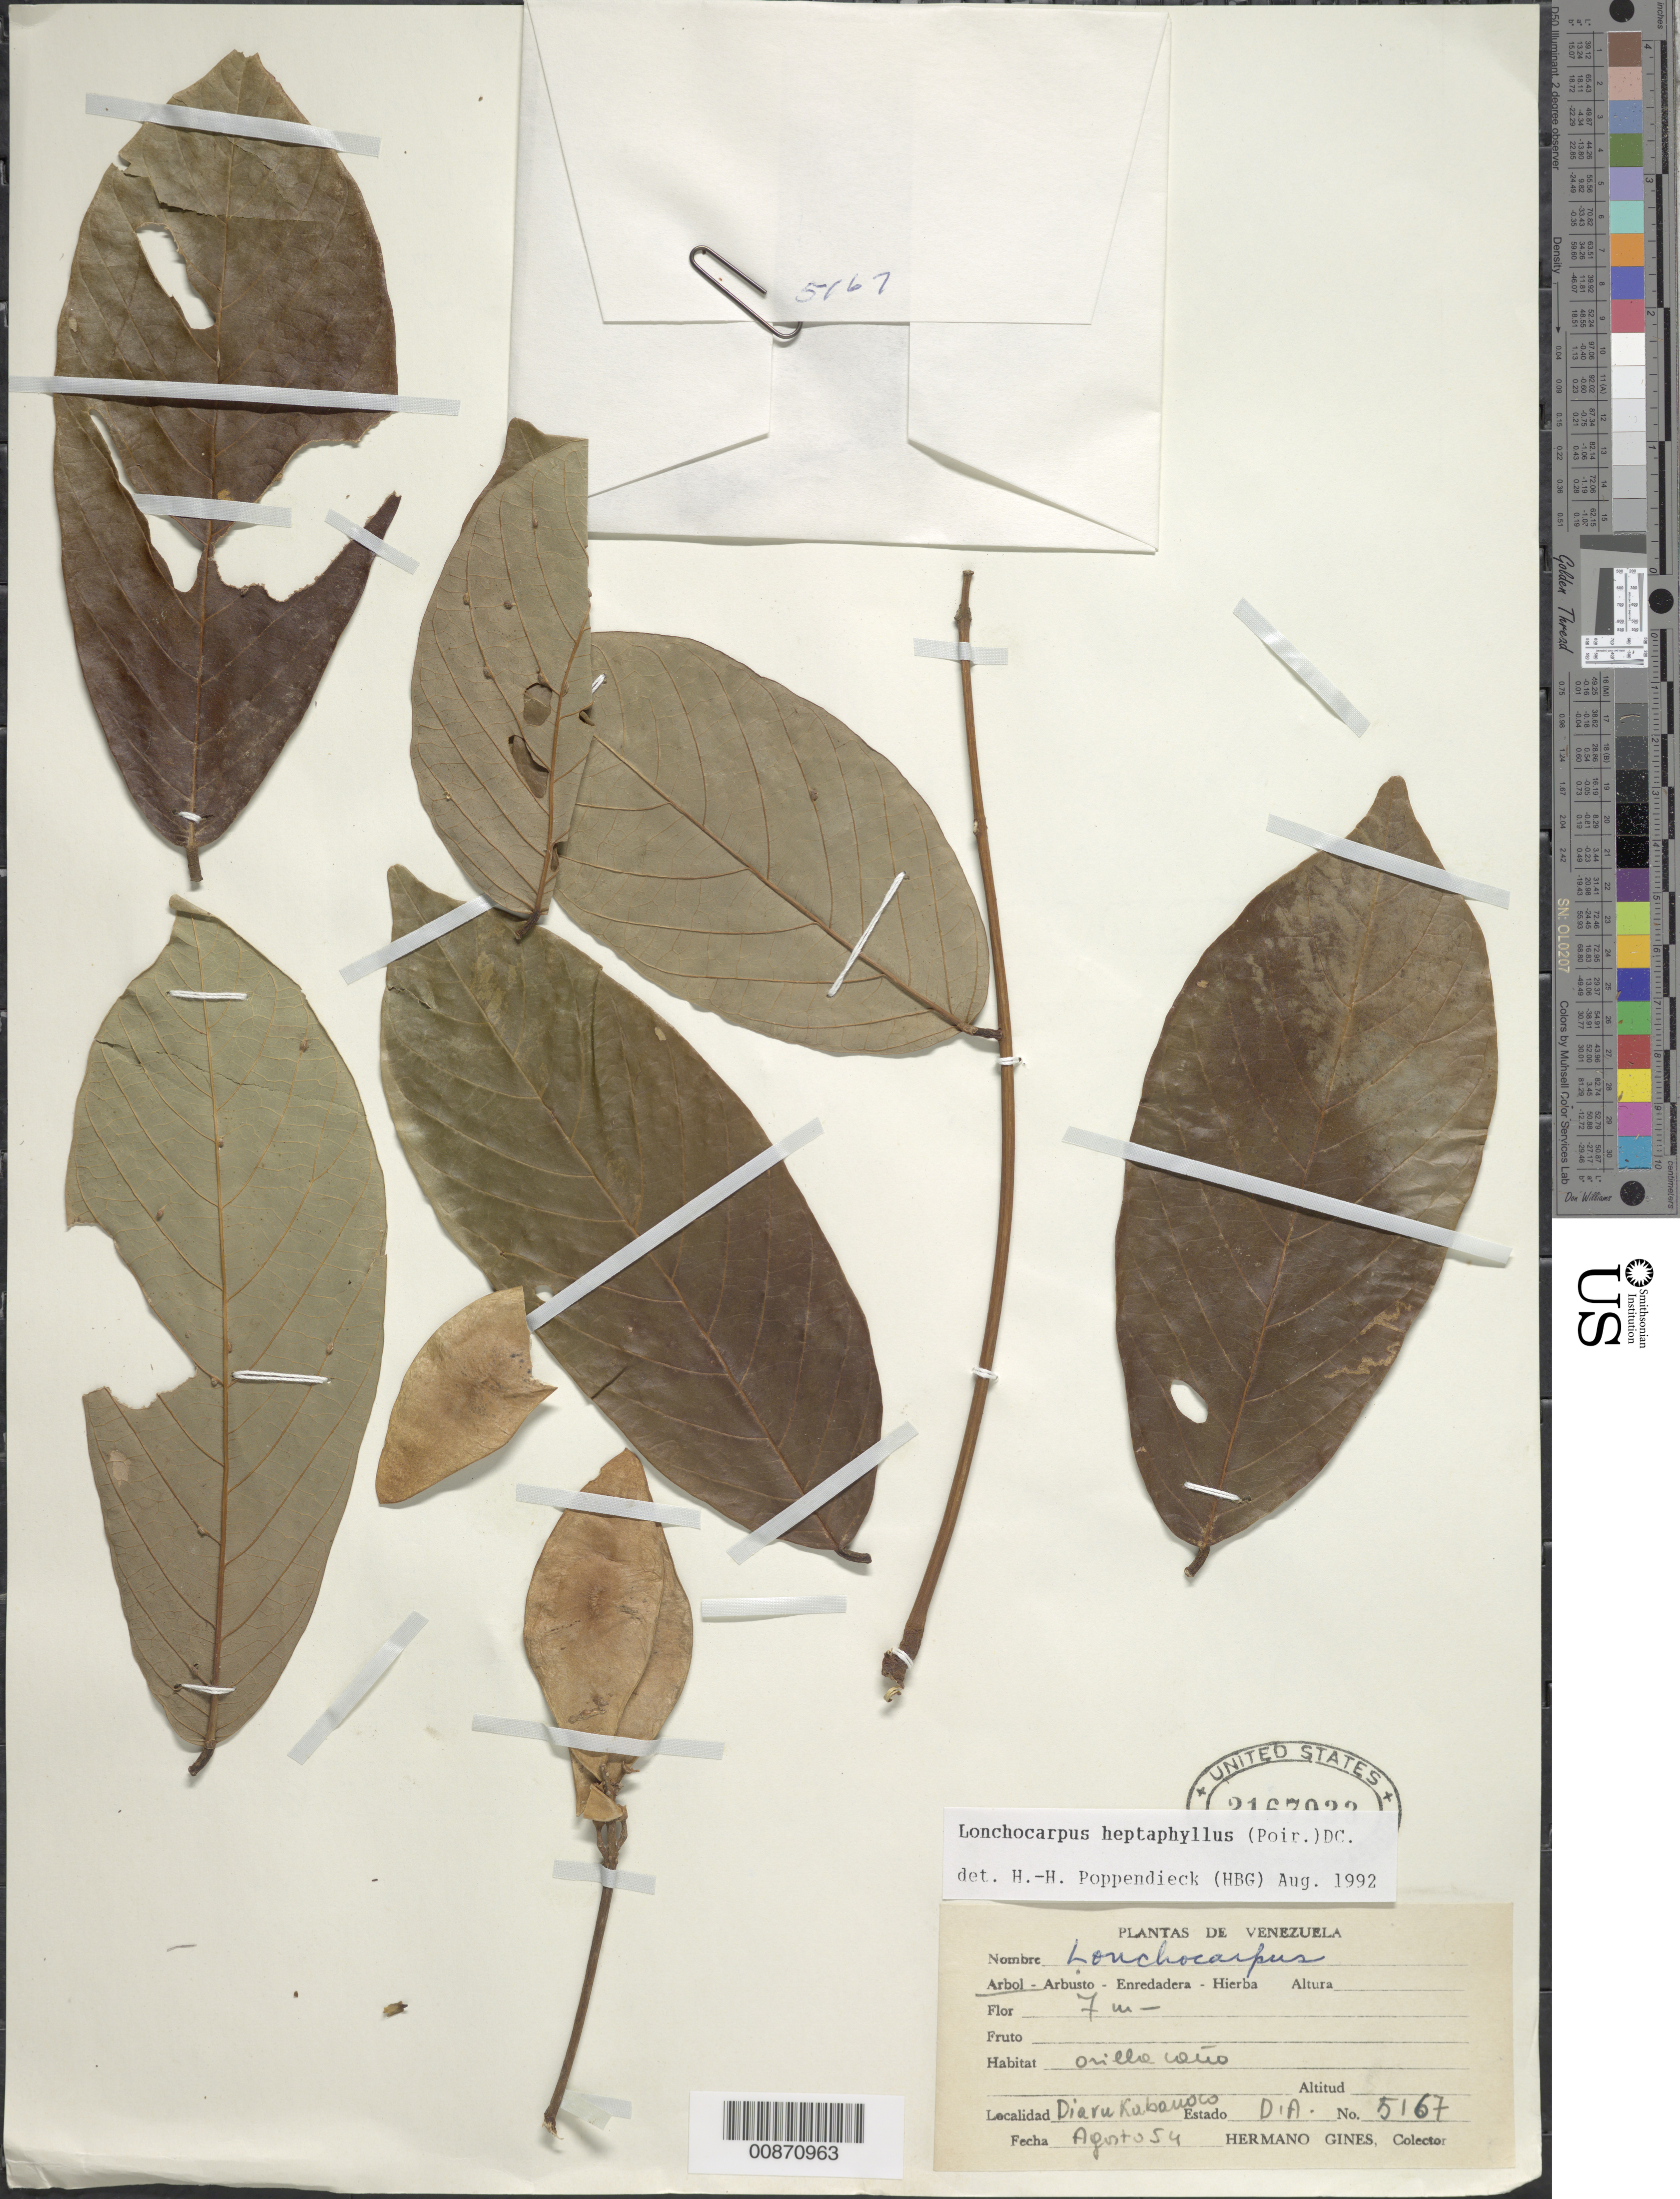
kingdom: Plantae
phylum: Tracheophyta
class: Magnoliopsida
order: Fabales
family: Fabaceae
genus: Lonchocarpus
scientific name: Lonchocarpus heptaphyllus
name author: (Poir.) DC.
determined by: Poppendieck, H.-H., (HBG), Institut fur Allgemeine Botanik und Botanischer Garten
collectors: H. Gines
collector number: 5167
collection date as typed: Aug-54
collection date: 1954-08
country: Venezuela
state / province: Delta Amacuro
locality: Caño Diarukabanoco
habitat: Orilla del caño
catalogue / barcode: US 2167933